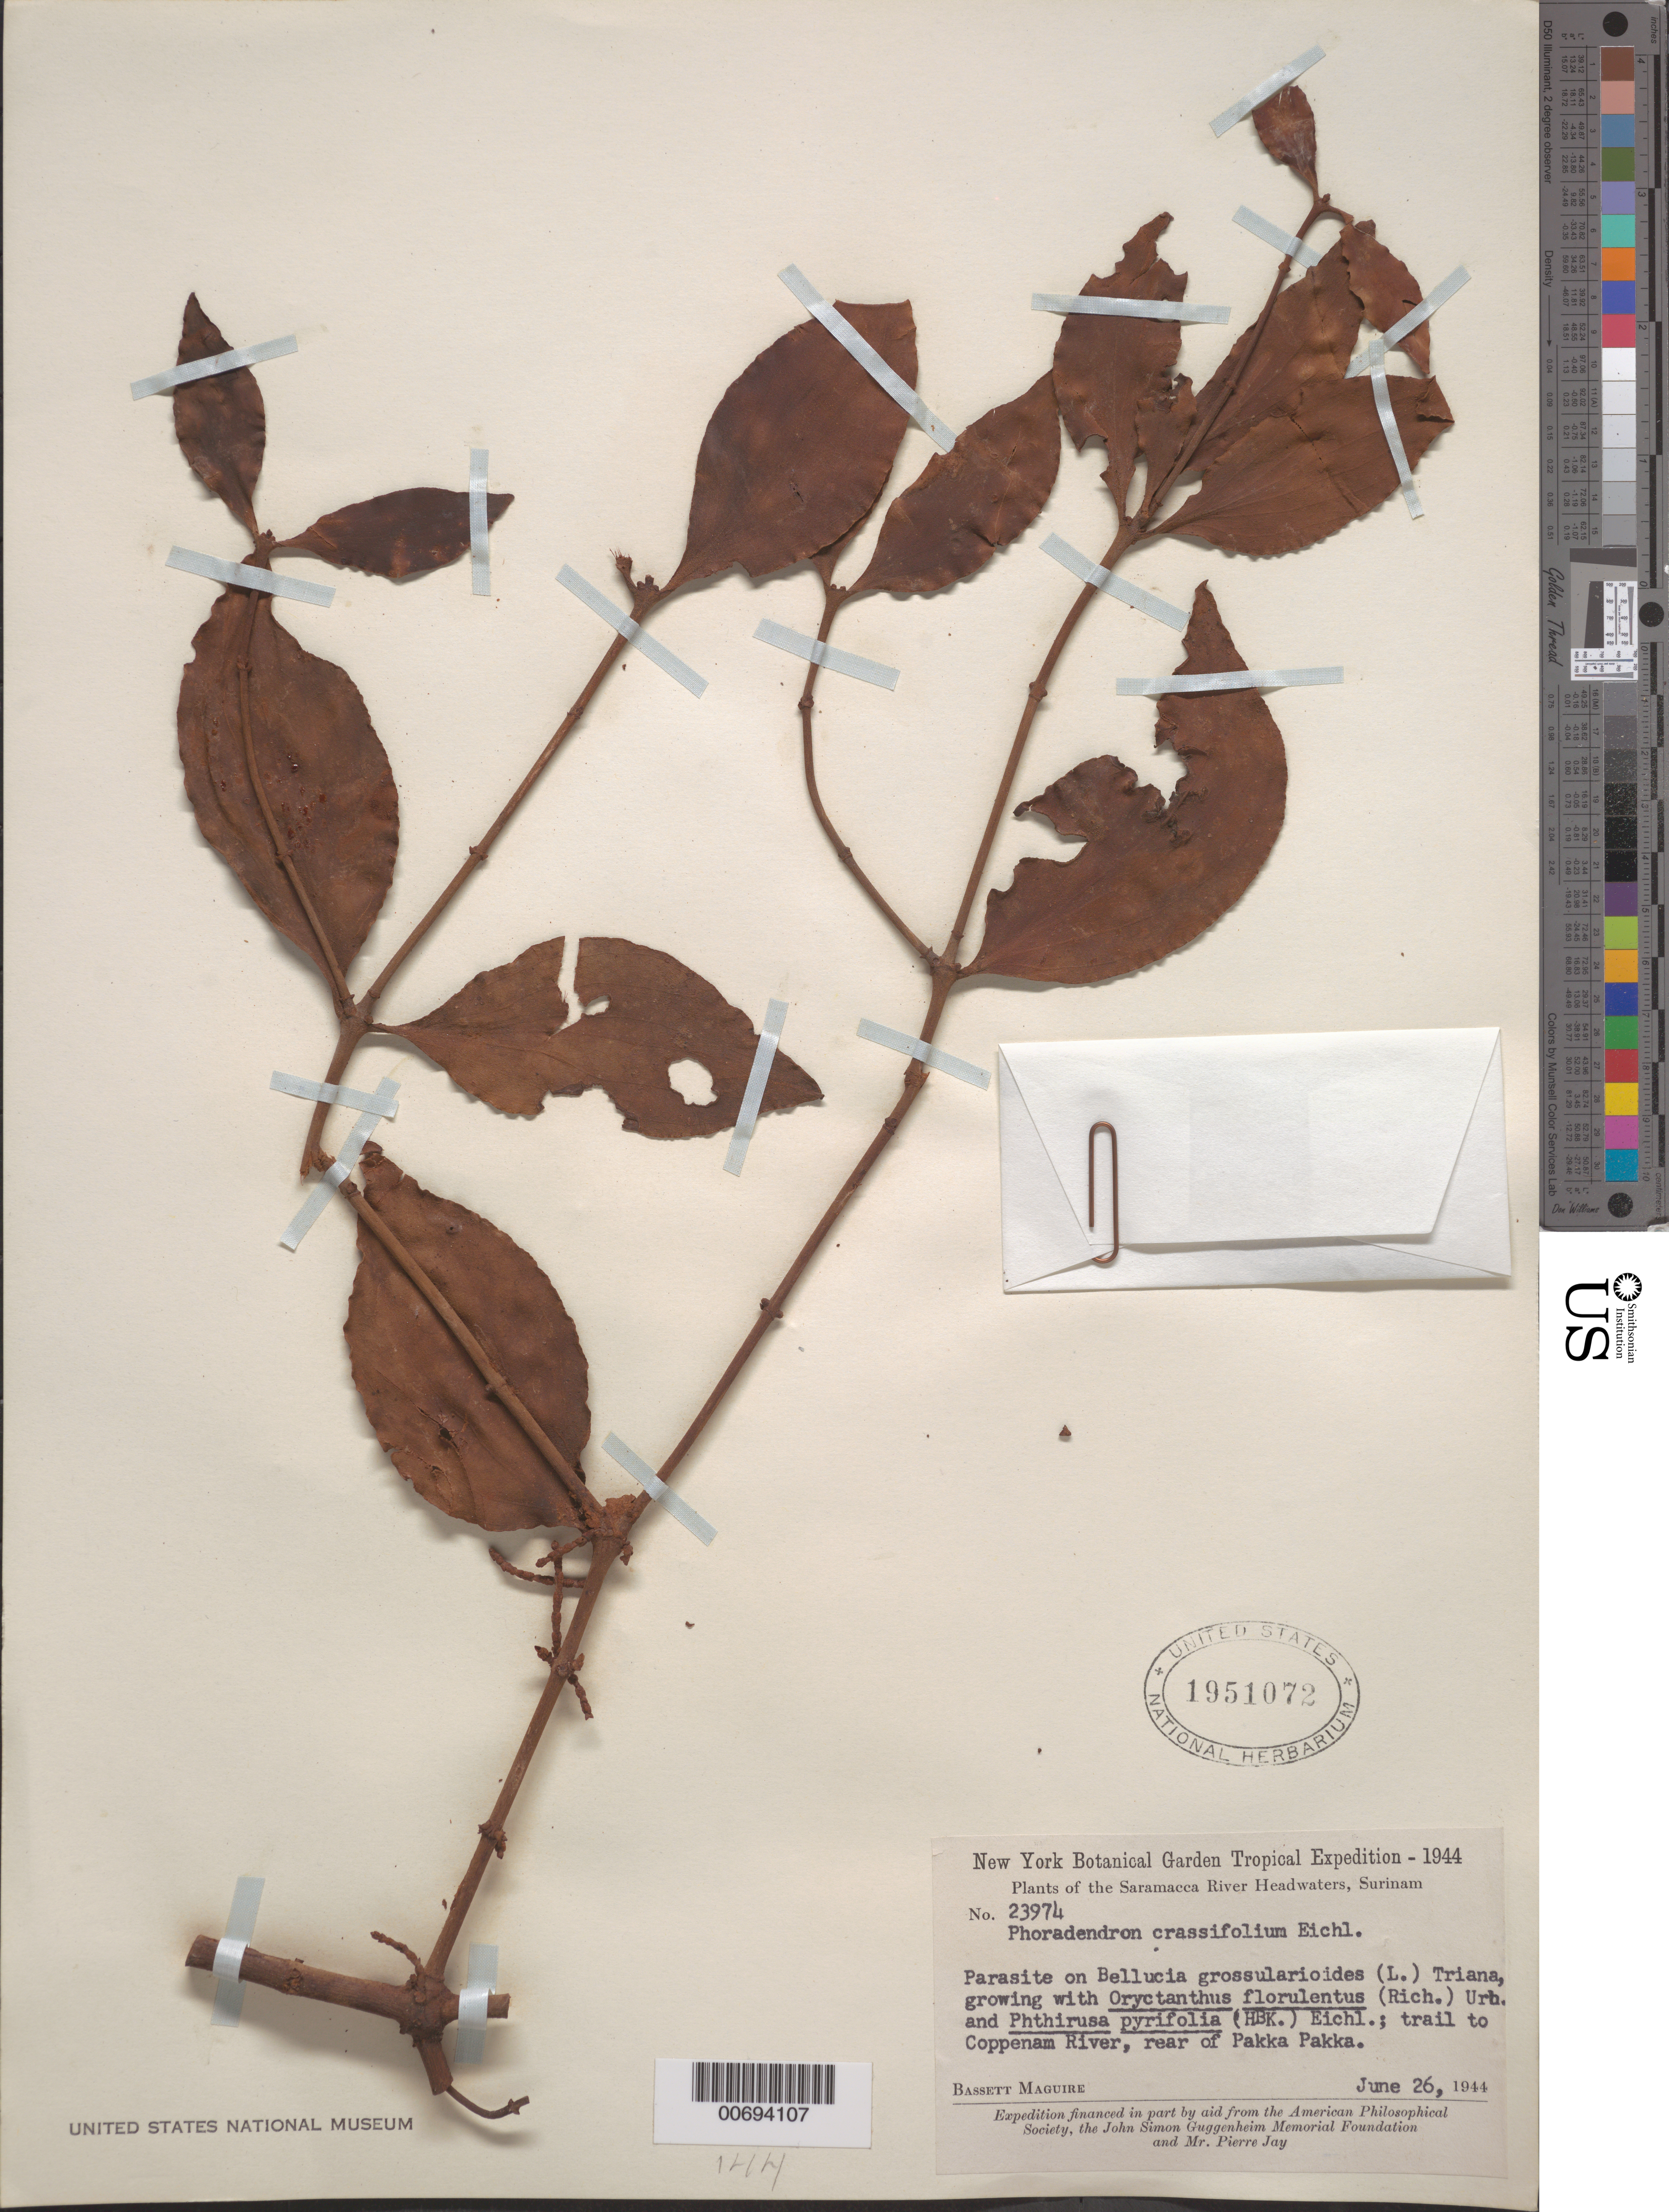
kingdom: Plantae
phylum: Tracheophyta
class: Magnoliopsida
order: Santalales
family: Viscaceae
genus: Phoradendron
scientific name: Phoradendron crassifolium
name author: (Pohl ex DC.) Eichler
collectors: B. Maguire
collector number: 23974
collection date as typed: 26-Jun-44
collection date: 1944-06-26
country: Suriname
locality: Pakka Pakka village, to rear of, Saramacca River headwaters, trail to Coppenam River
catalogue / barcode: US 1951072